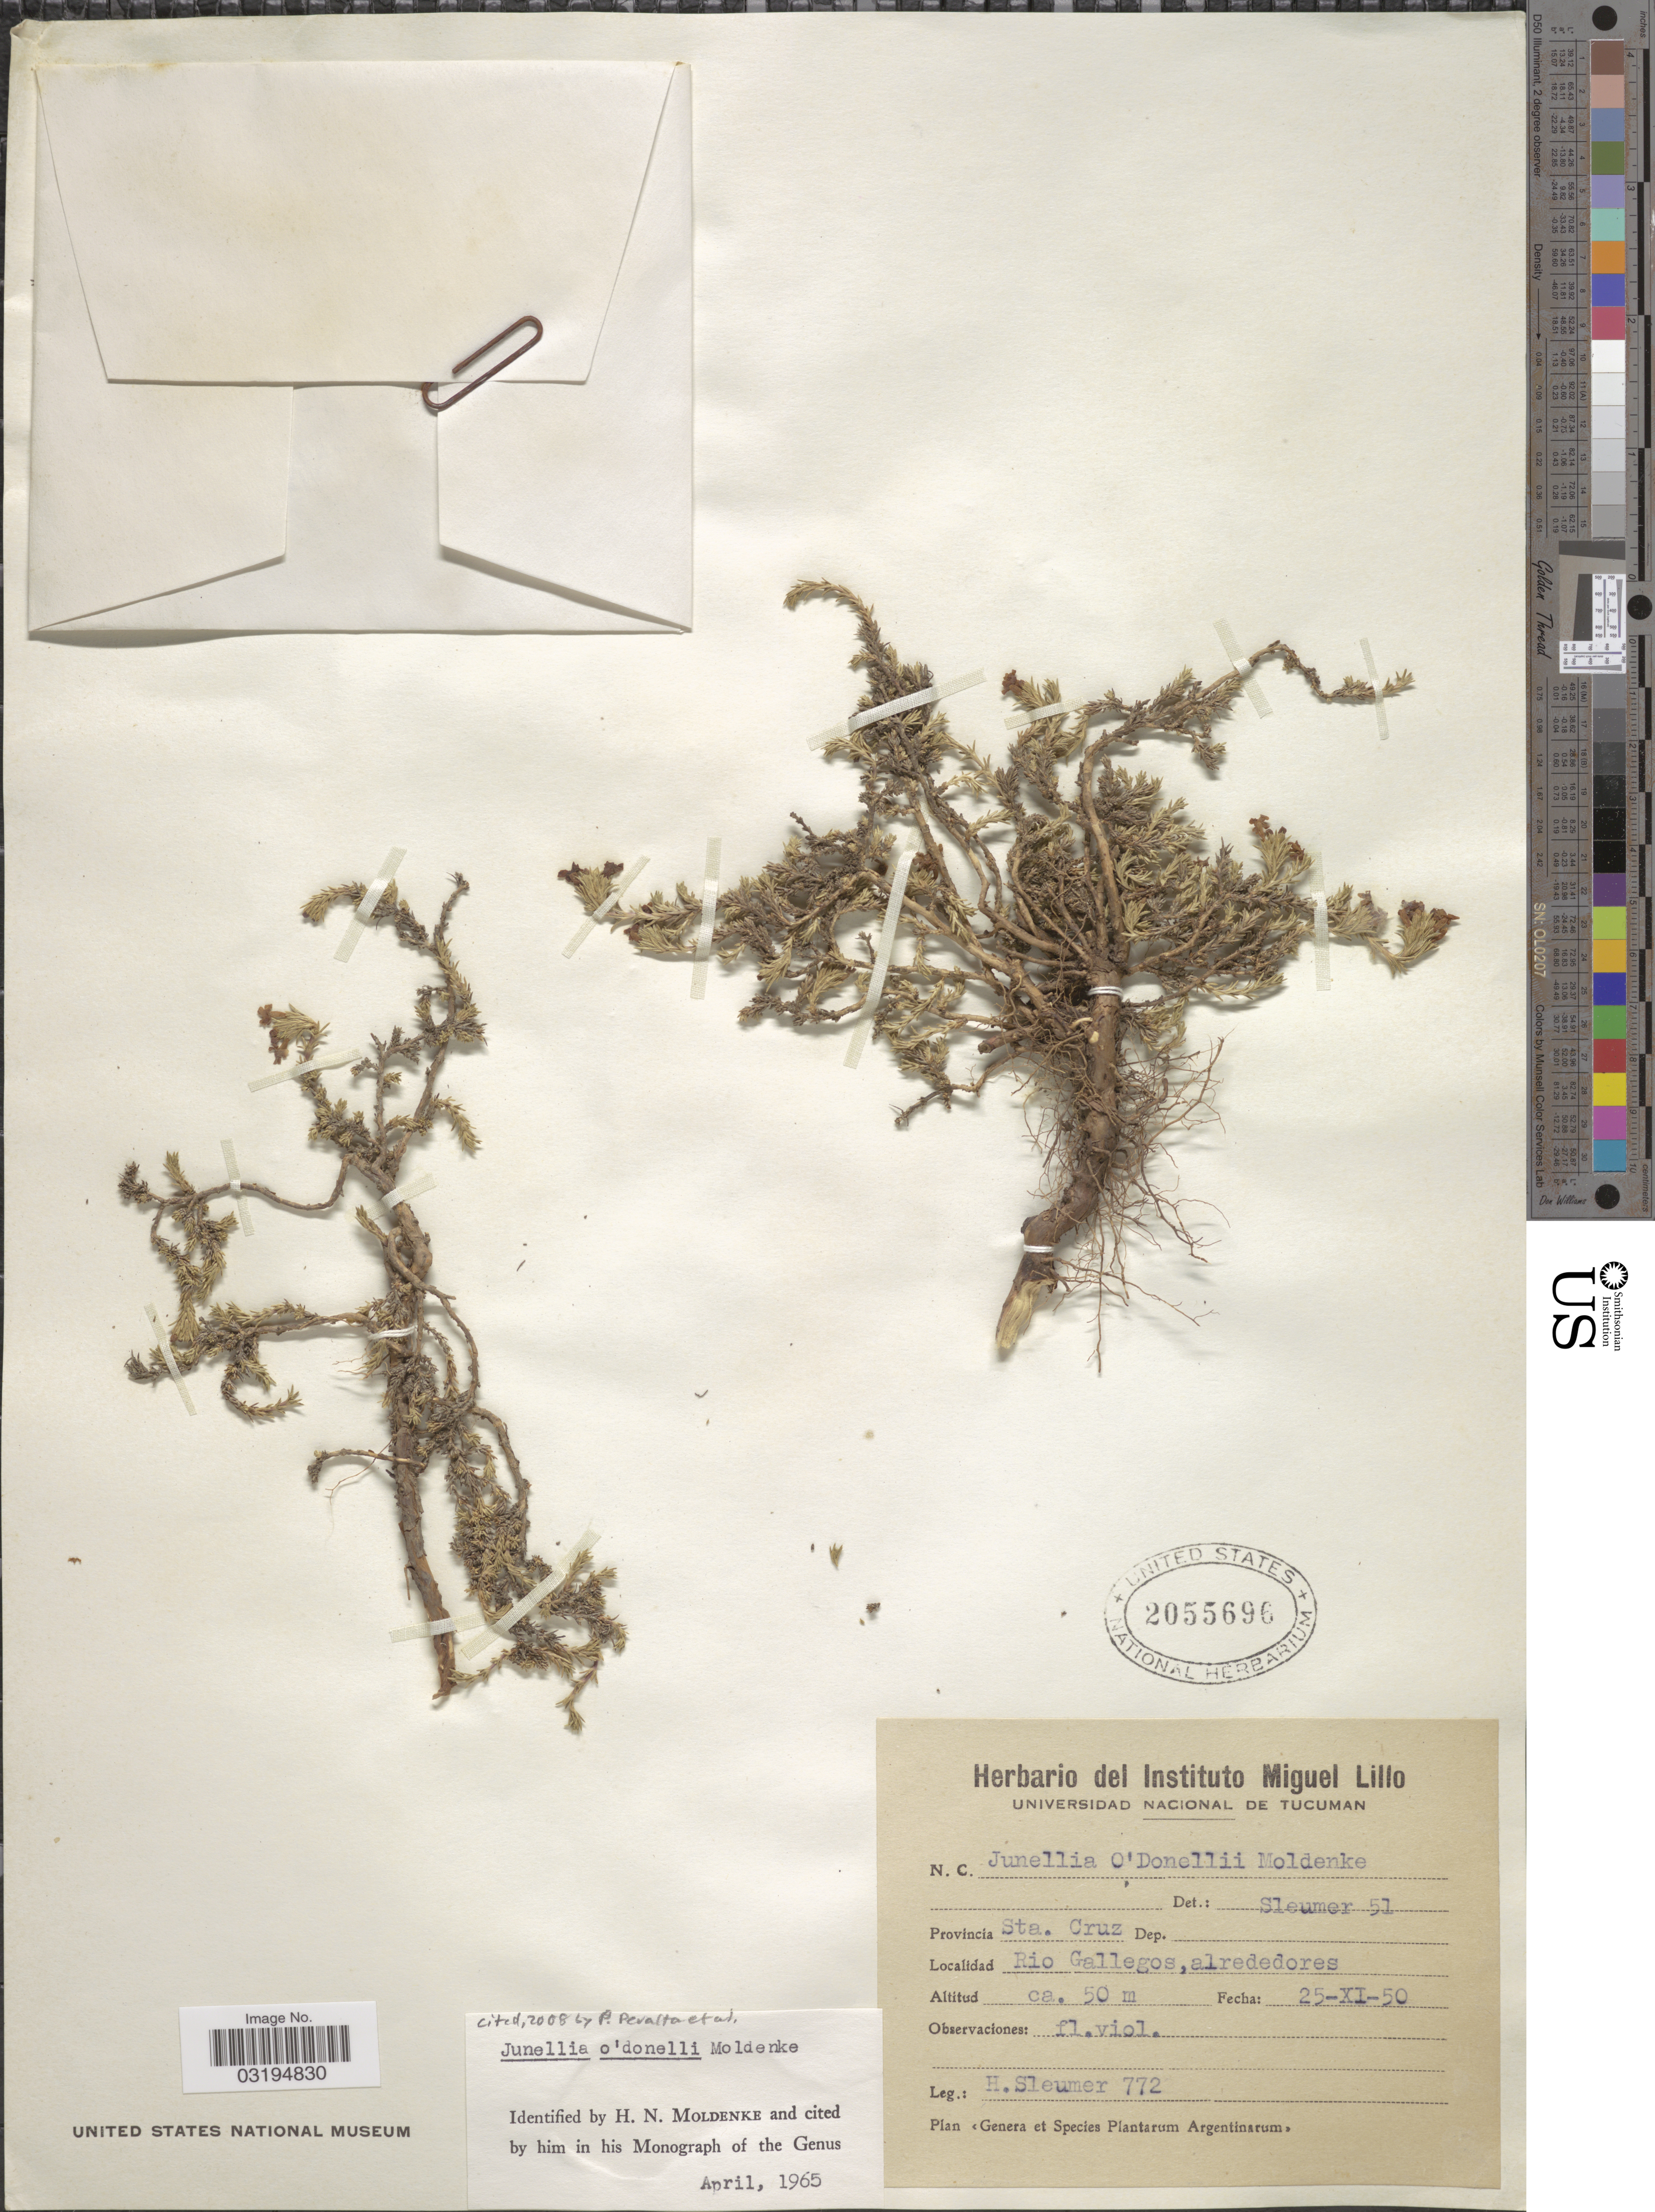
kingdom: Plantae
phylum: Tracheophyta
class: Magnoliopsida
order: Lamiales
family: Verbenaceae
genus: Junellia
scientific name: Junellia odonellii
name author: Moldenke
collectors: H. O. Sleumer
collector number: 772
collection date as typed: Transcribed d/m/y: 25/11/50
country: Argentina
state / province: Santa Cruz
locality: Rio Gallegos, alrededores.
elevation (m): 50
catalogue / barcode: US 2055696